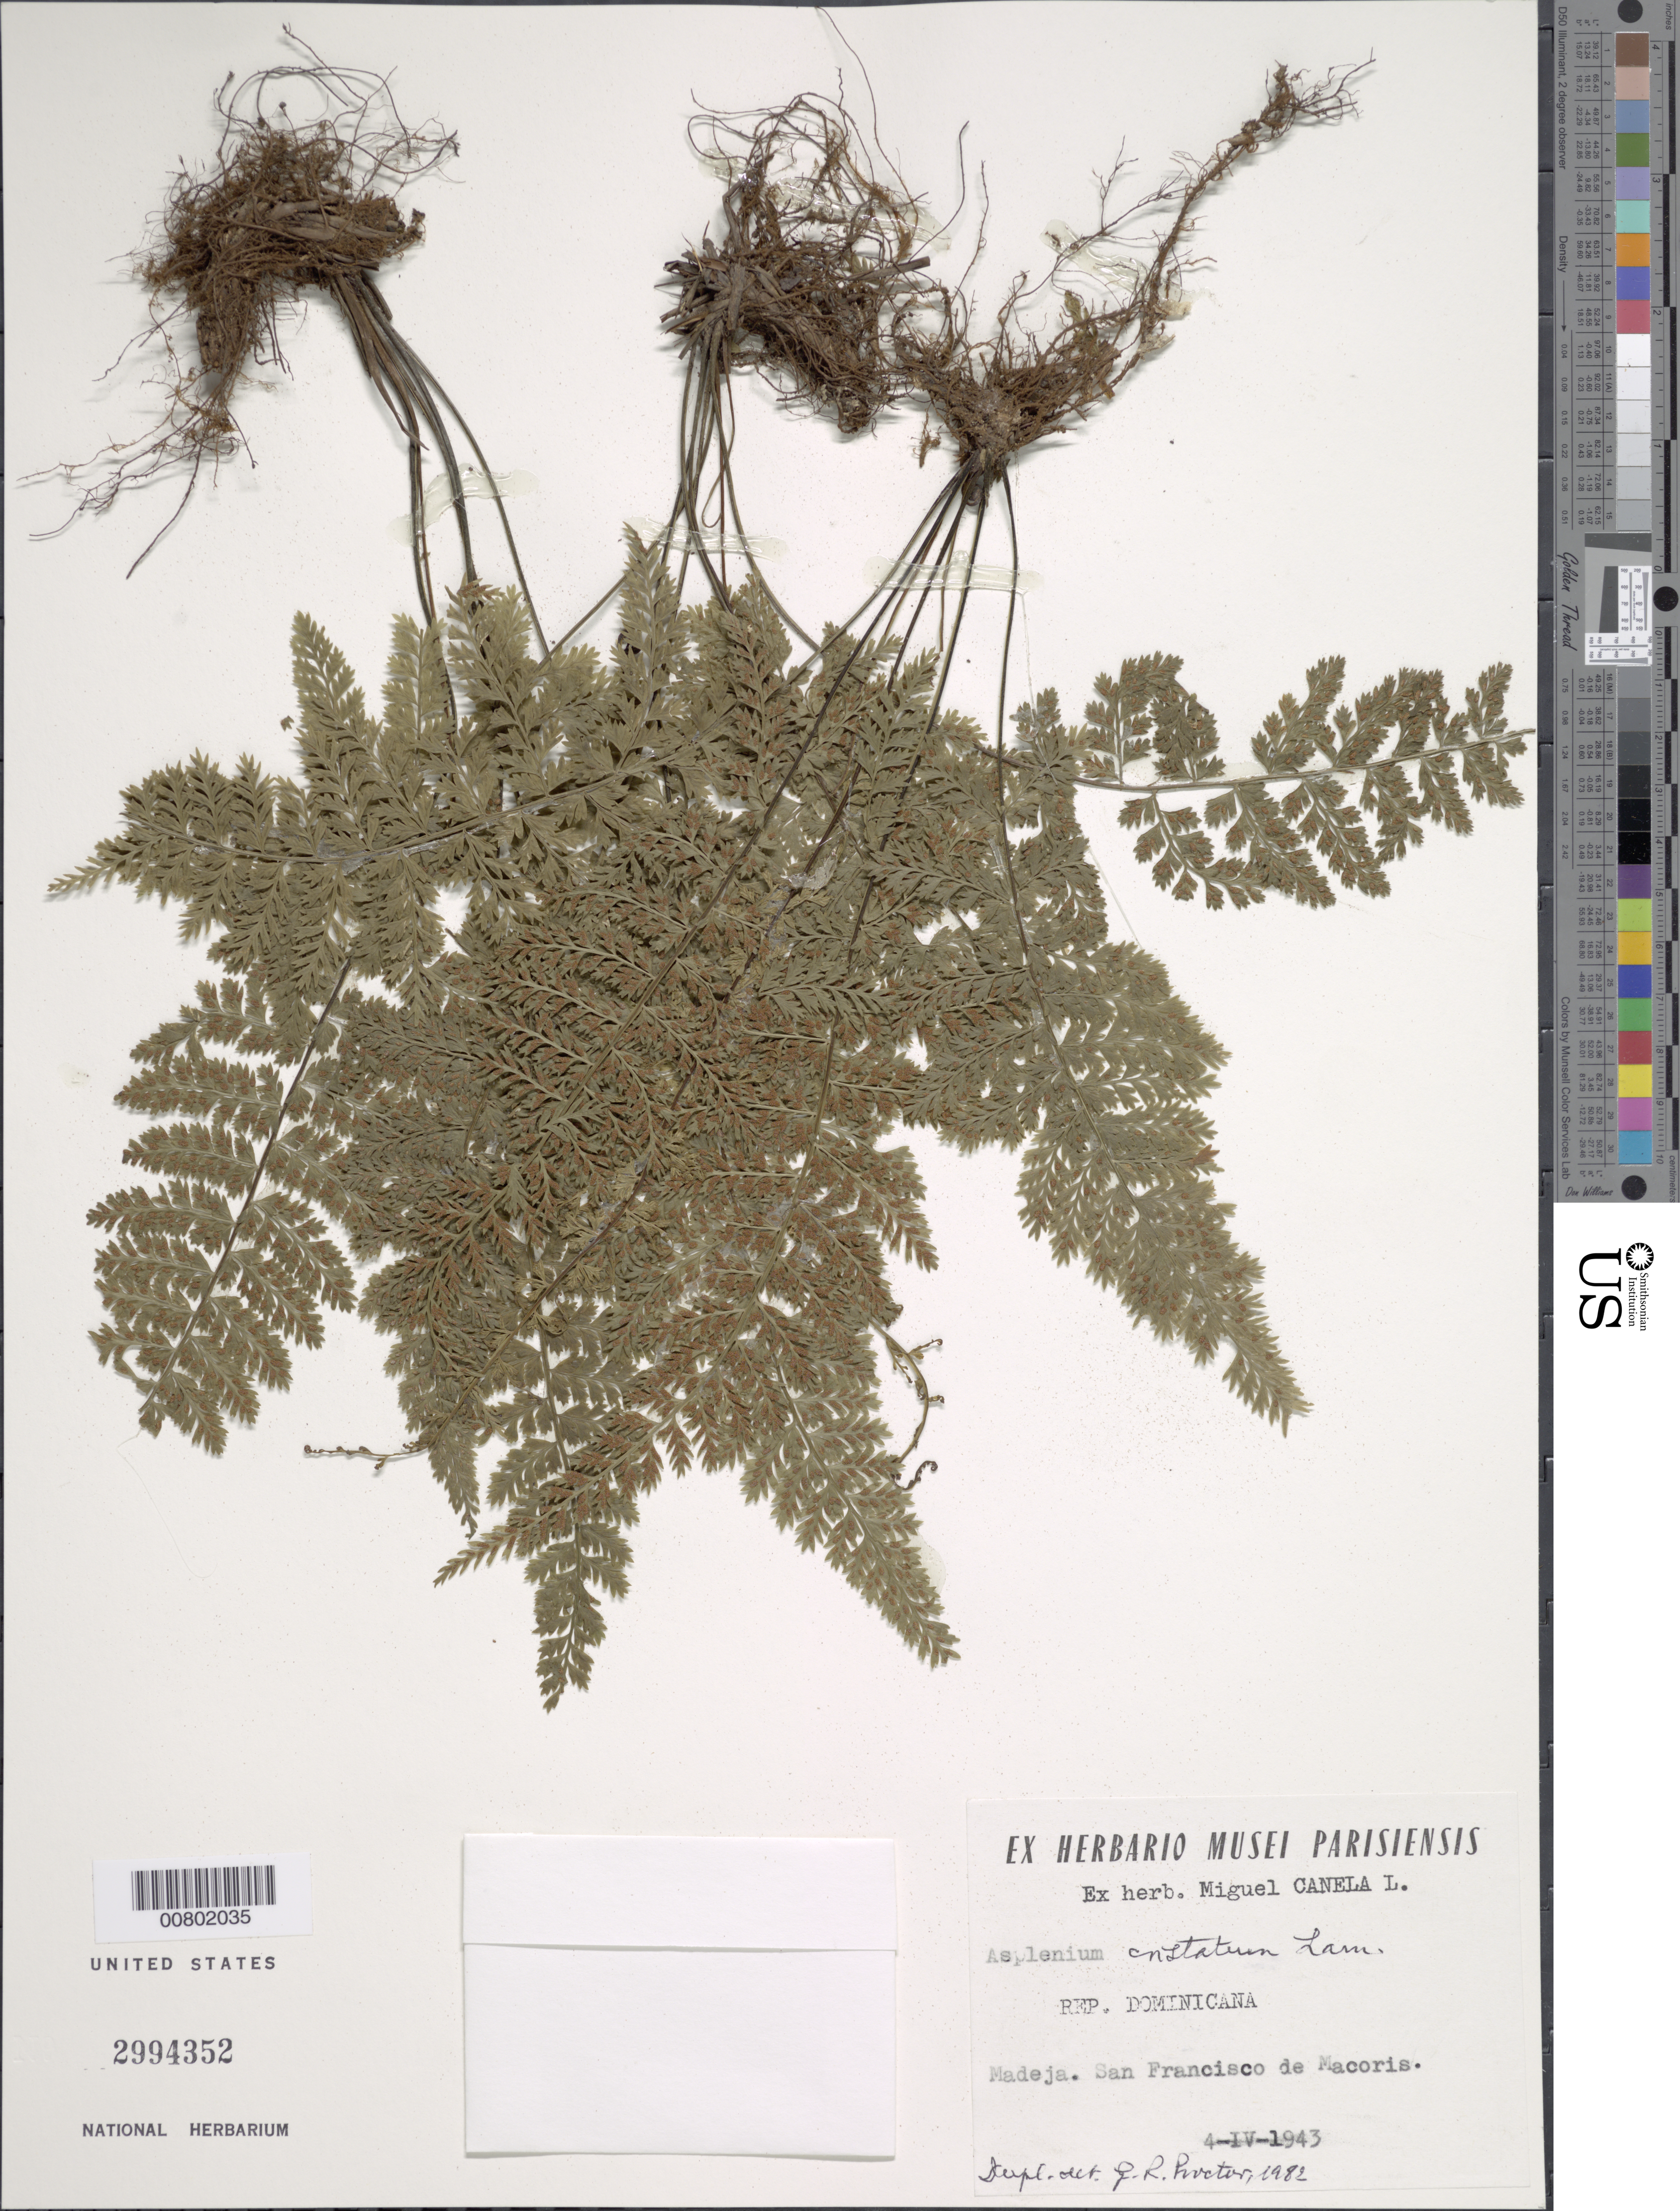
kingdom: Plantae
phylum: Tracheophyta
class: Polypodiopsida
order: Polypodiales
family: Aspleniaceae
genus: Asplenium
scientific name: Asplenium cristatum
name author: Lam.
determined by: Proctor, G. R.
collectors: M. Canela Lazaro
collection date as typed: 04 Apr 1943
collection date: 1943-04-04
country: Dominican Republic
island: Hispaniola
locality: Madeja, San Francisco de Macoris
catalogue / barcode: US 2994352